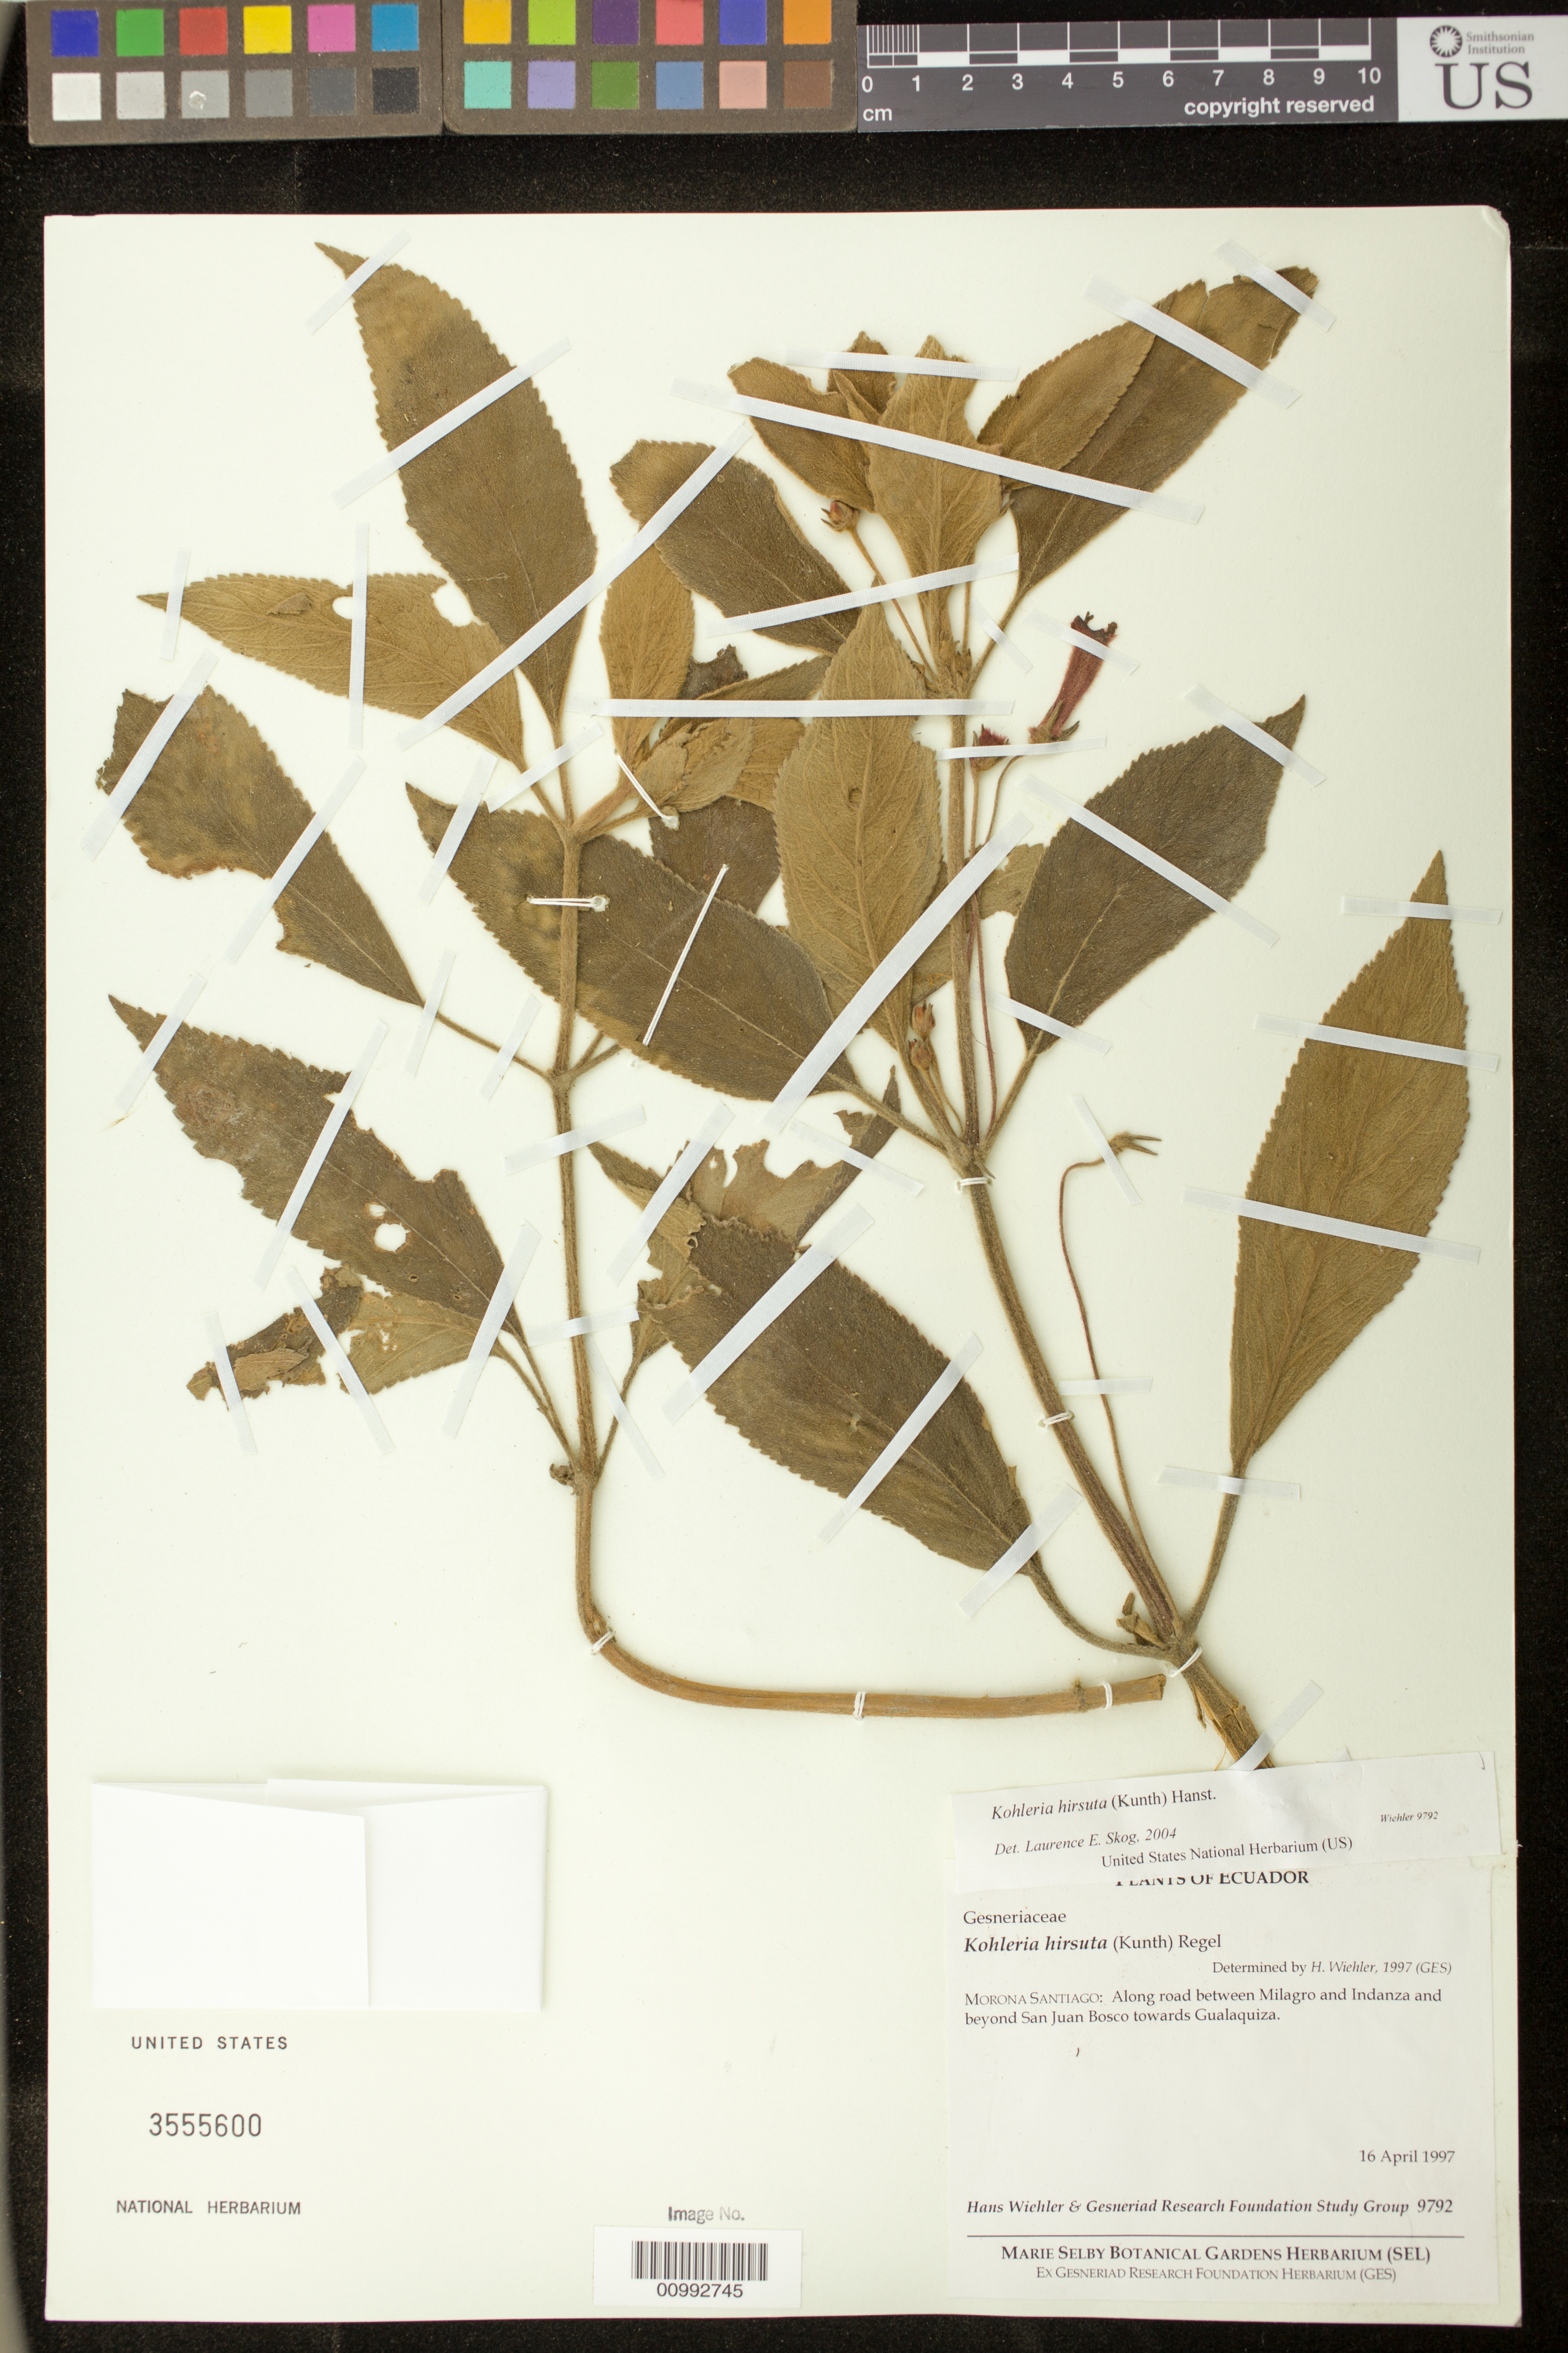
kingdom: Plantae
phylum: Tracheophyta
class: Magnoliopsida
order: Lamiales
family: Gesneriaceae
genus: Kohleria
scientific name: Kohleria hirsuta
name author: (Kunth) Regel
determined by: Skog, Laurence E.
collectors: H. J. Wiehler & GRF Study Group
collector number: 9792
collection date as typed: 16 Apr 1997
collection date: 1997-04-16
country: Ecuador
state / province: Morona-Santiago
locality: Morona-Santiago: along road between Milagro and Indanza and beyond San Juan Bosco towards Gualaquiza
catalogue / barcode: US 3555600